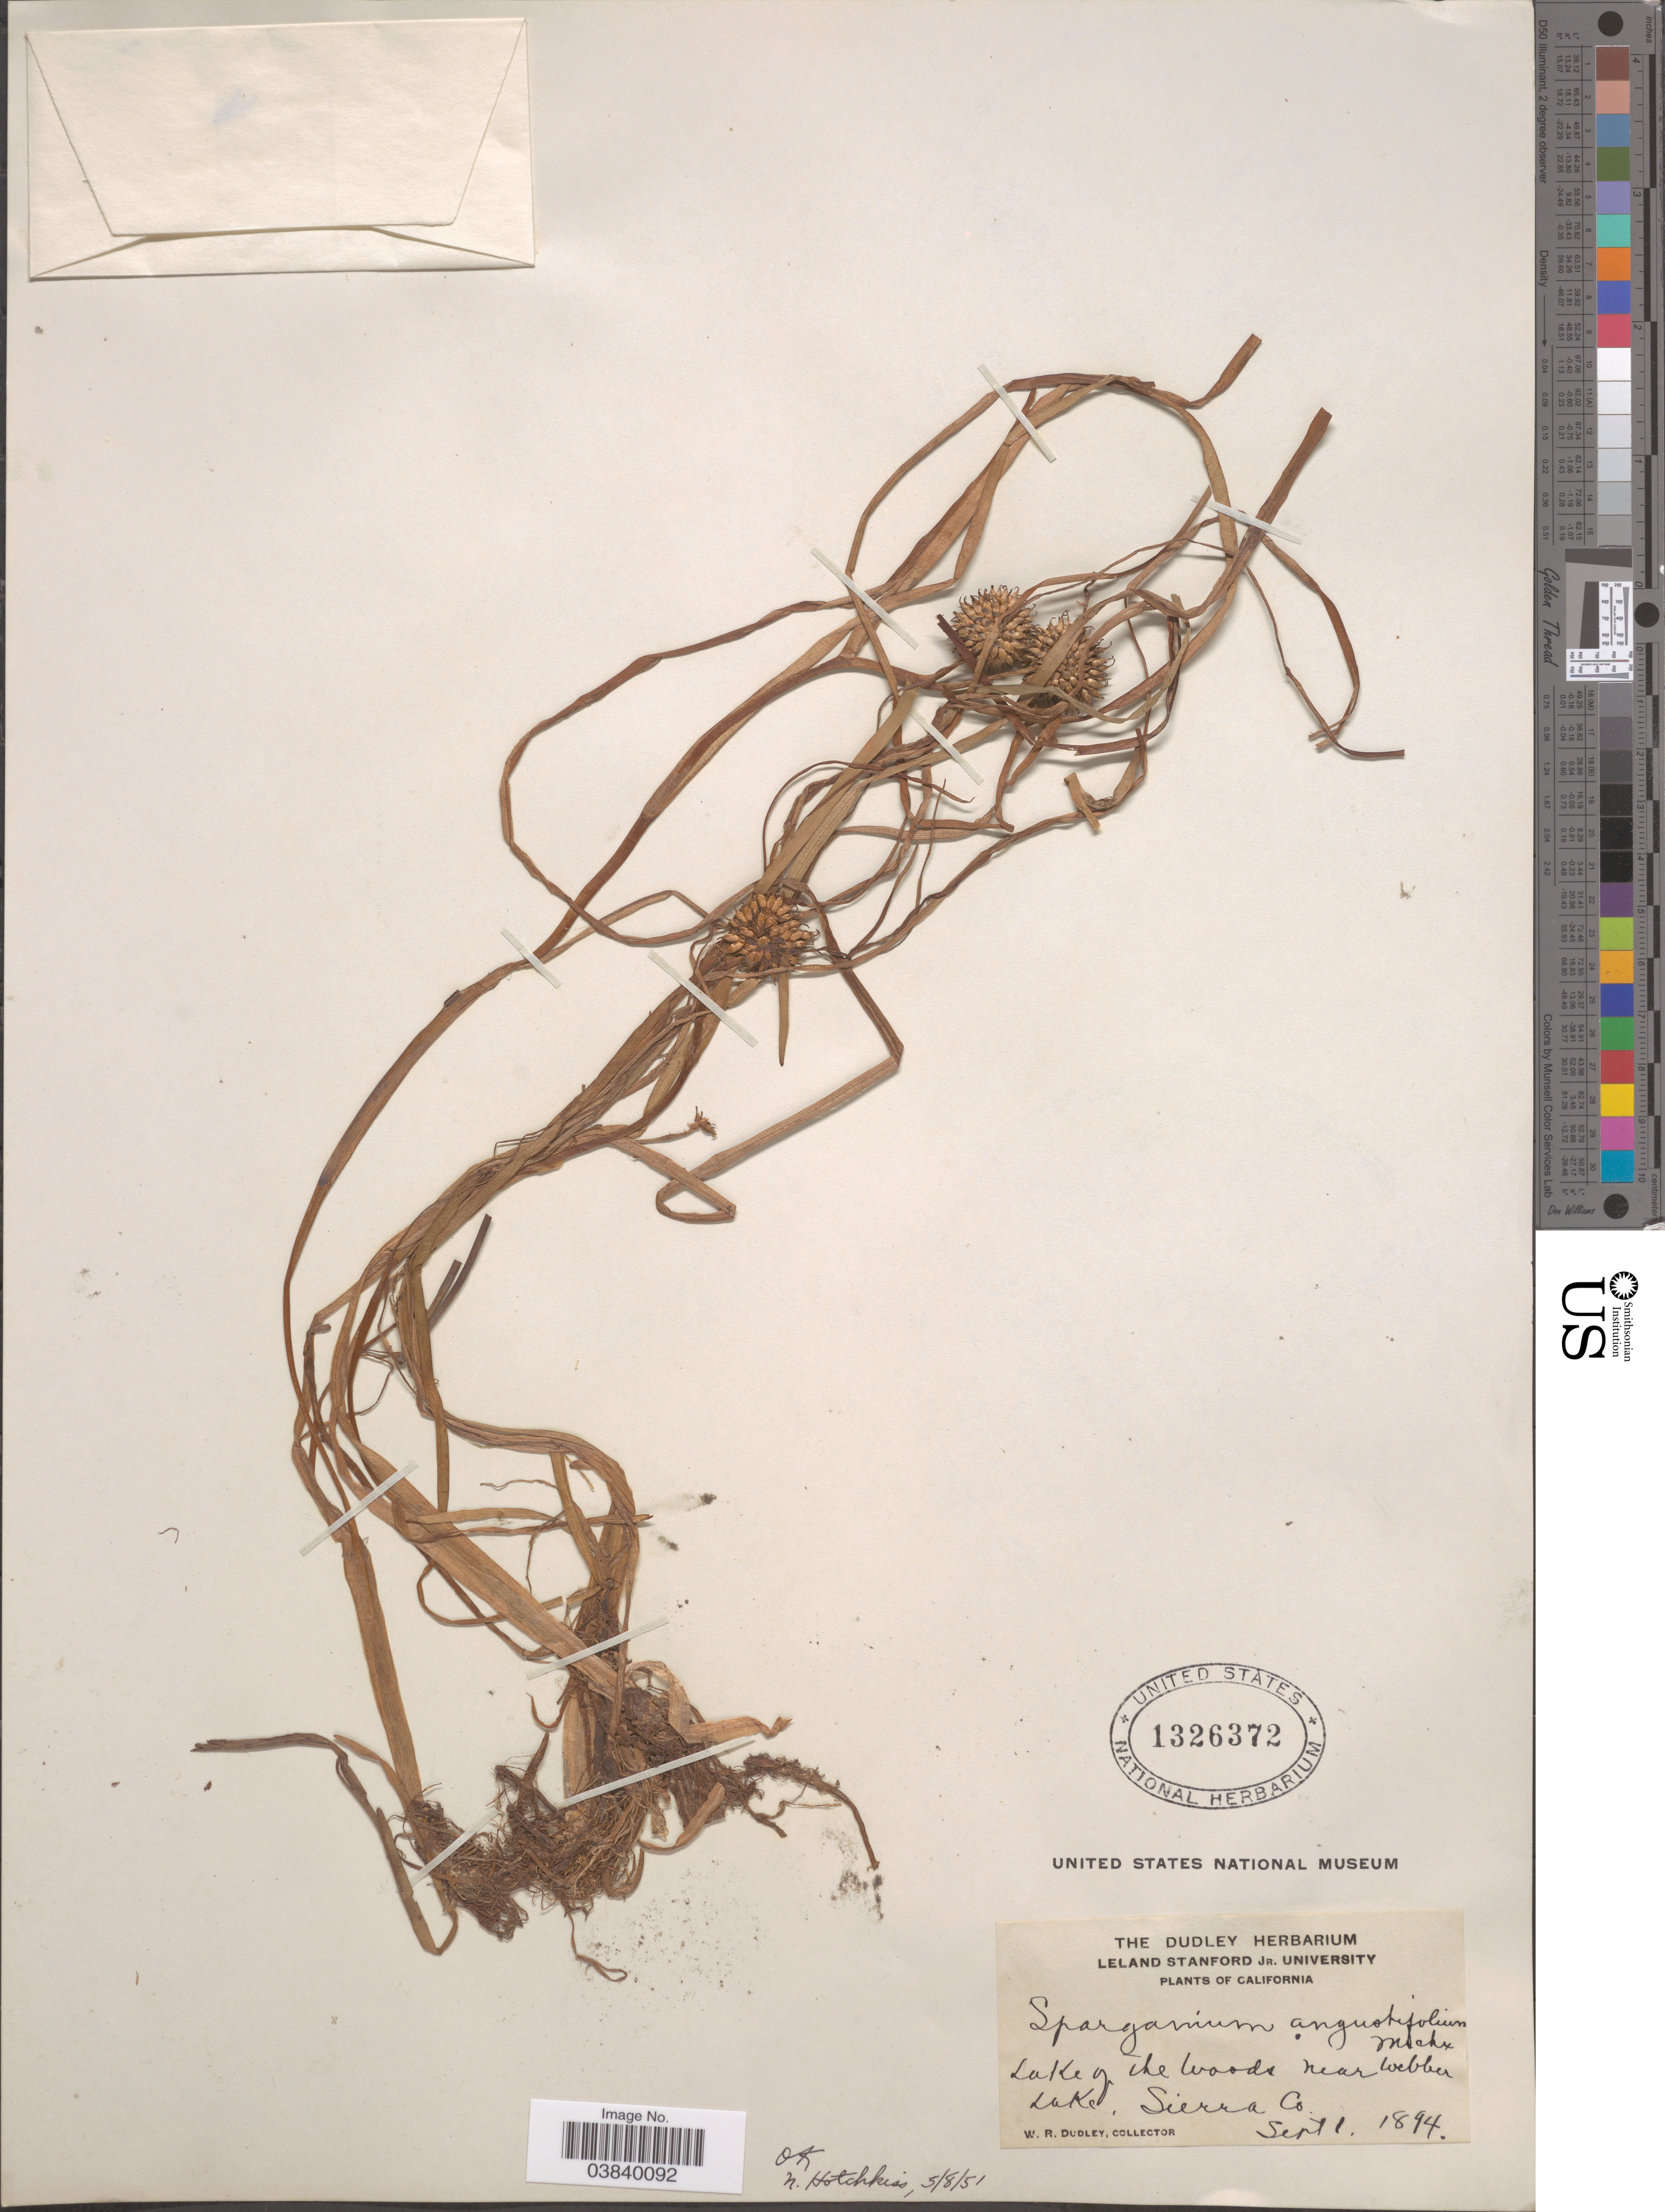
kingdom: Plantae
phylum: Tracheophyta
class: Liliopsida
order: Poales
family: Typhaceae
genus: Sparganium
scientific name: Sparganium angustifolium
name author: Michx.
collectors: W. Dudley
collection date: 1894-09-01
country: United States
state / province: California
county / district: Sierra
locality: Lake of the woods near Webber Lake, Sierra Co.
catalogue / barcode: US 1326372